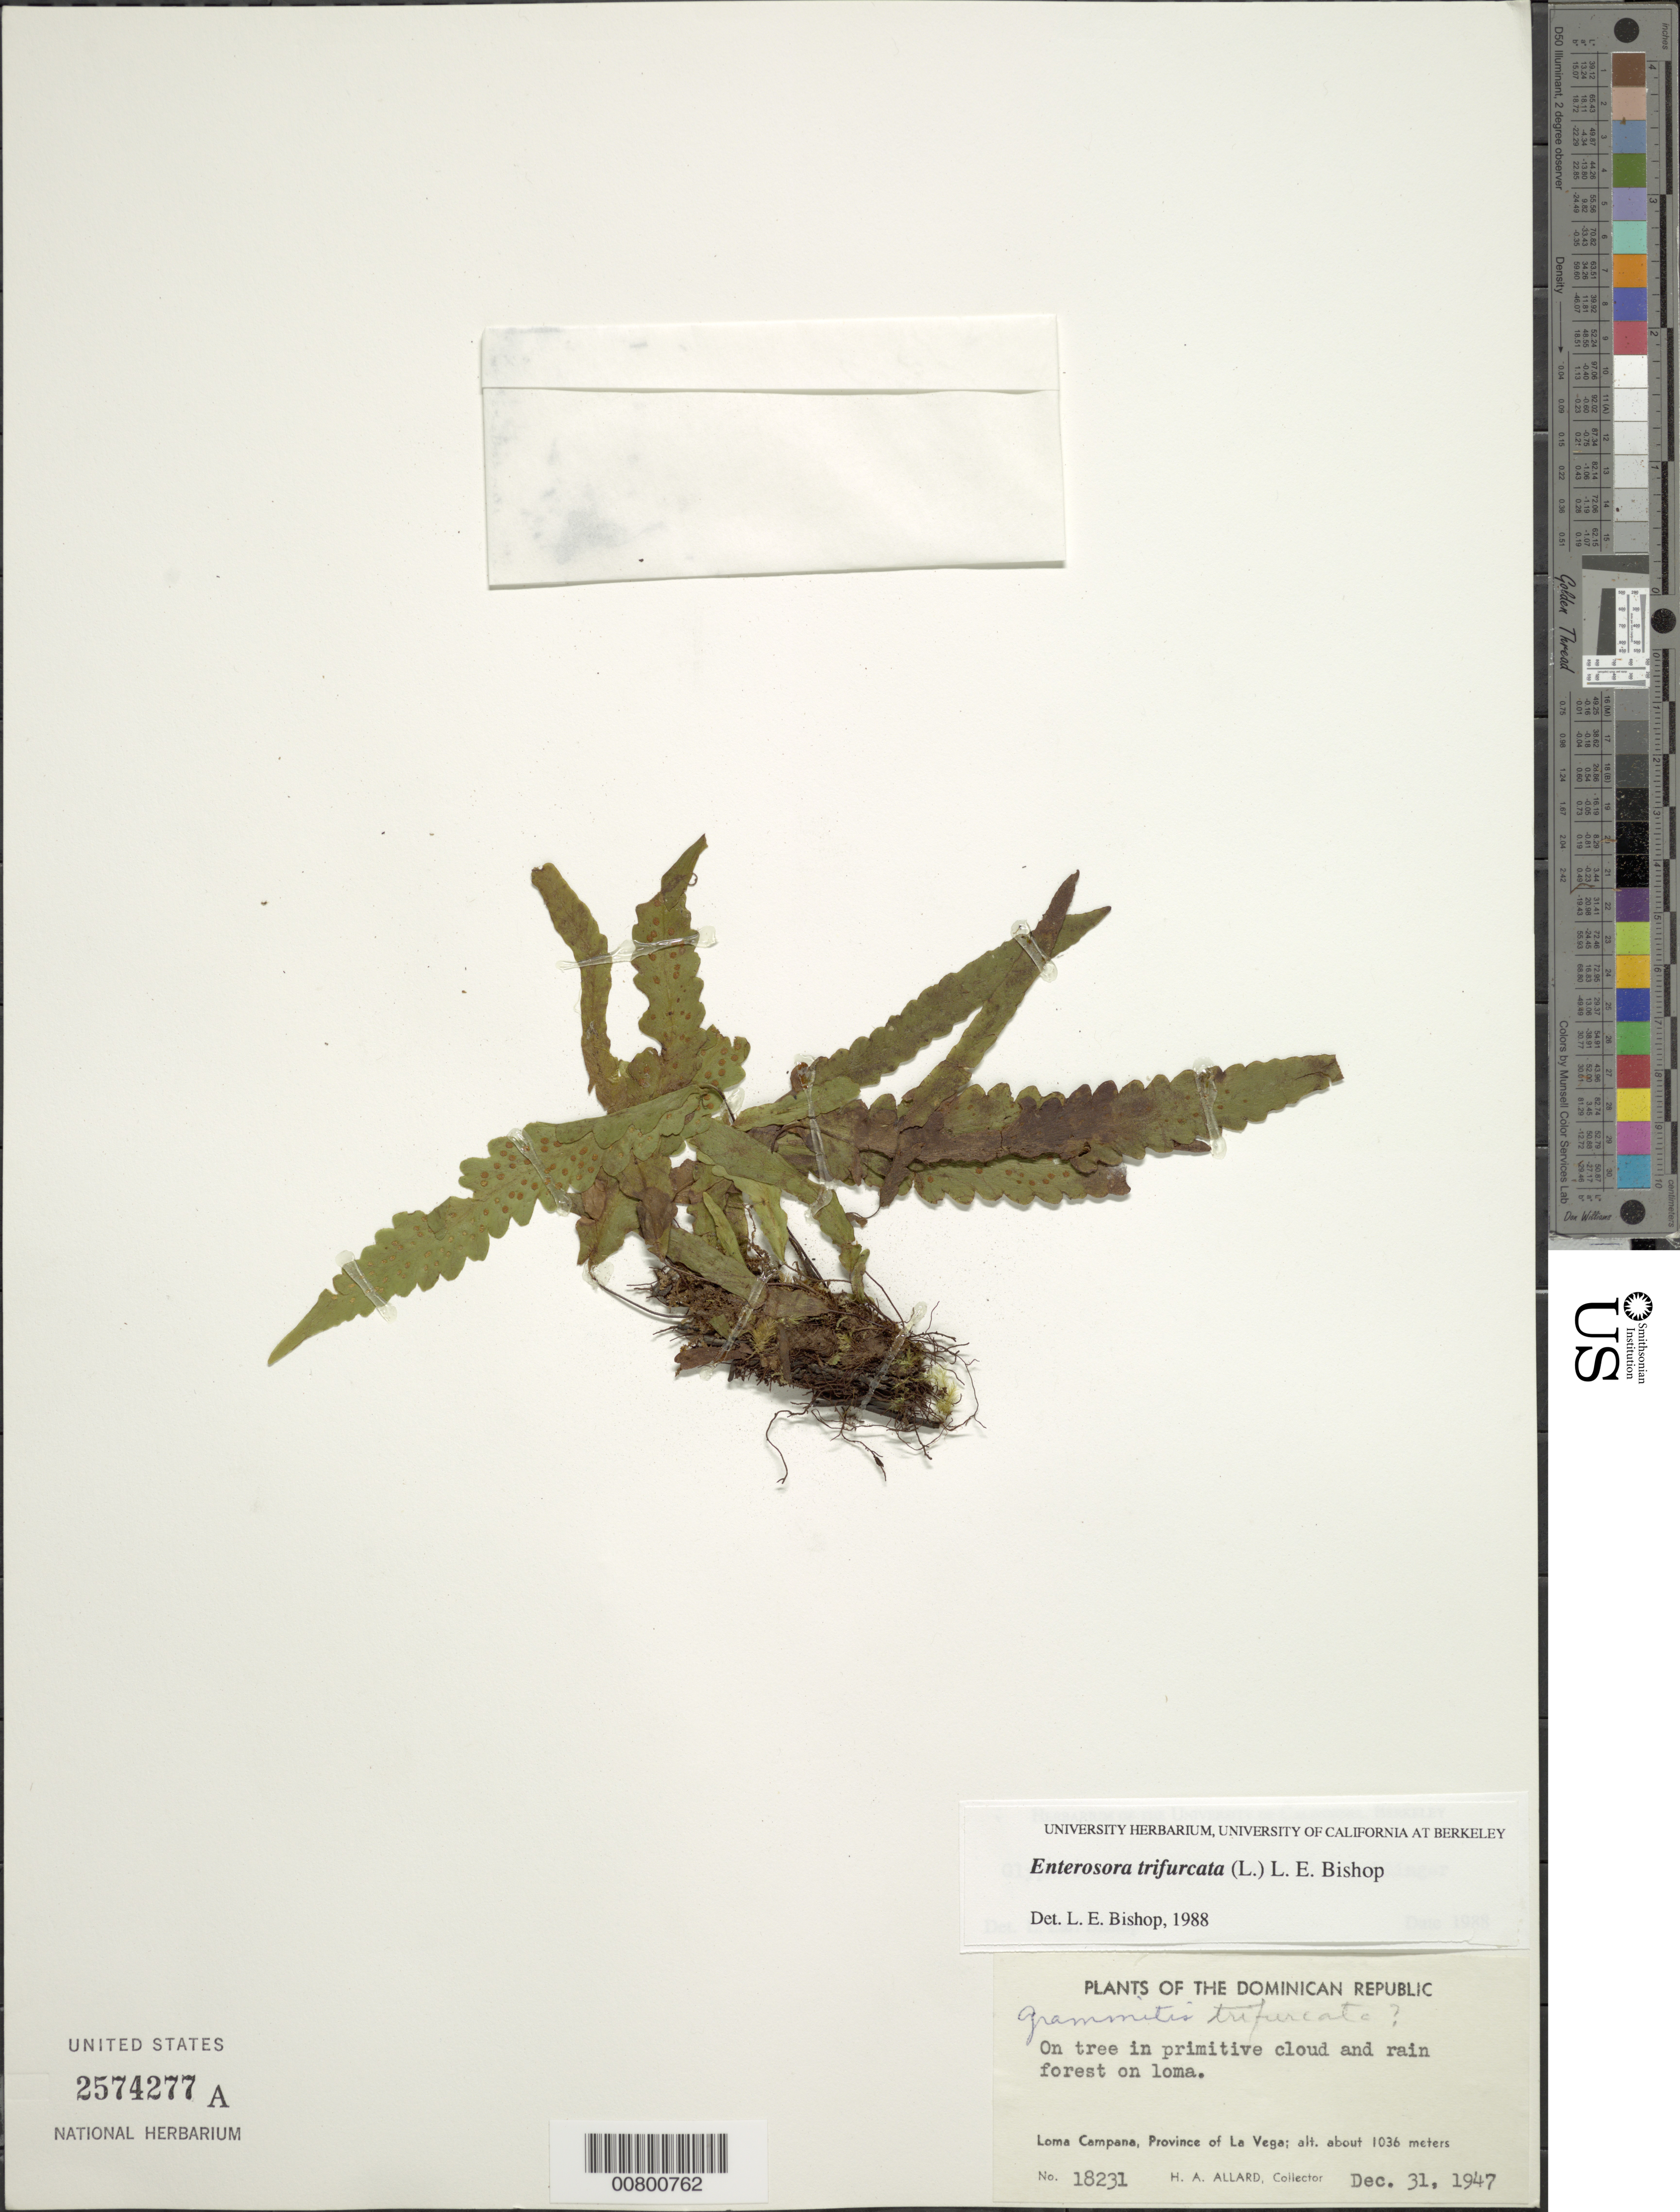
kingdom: Plantae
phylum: Tracheophyta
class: Polypodiopsida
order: Polypodiales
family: Polypodiaceae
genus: Enterosora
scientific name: Enterosora trifurcata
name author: (L.) L.E. Bishop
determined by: Bishop, L. E.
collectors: H. A. Allard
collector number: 18231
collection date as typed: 31 Dec 1947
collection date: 1947-12-31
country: Dominican Republic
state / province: La Vega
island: Hispaniola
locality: Loma Campana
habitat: Primitive cloud and rainforest, on tree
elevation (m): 1036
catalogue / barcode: US 2574277A